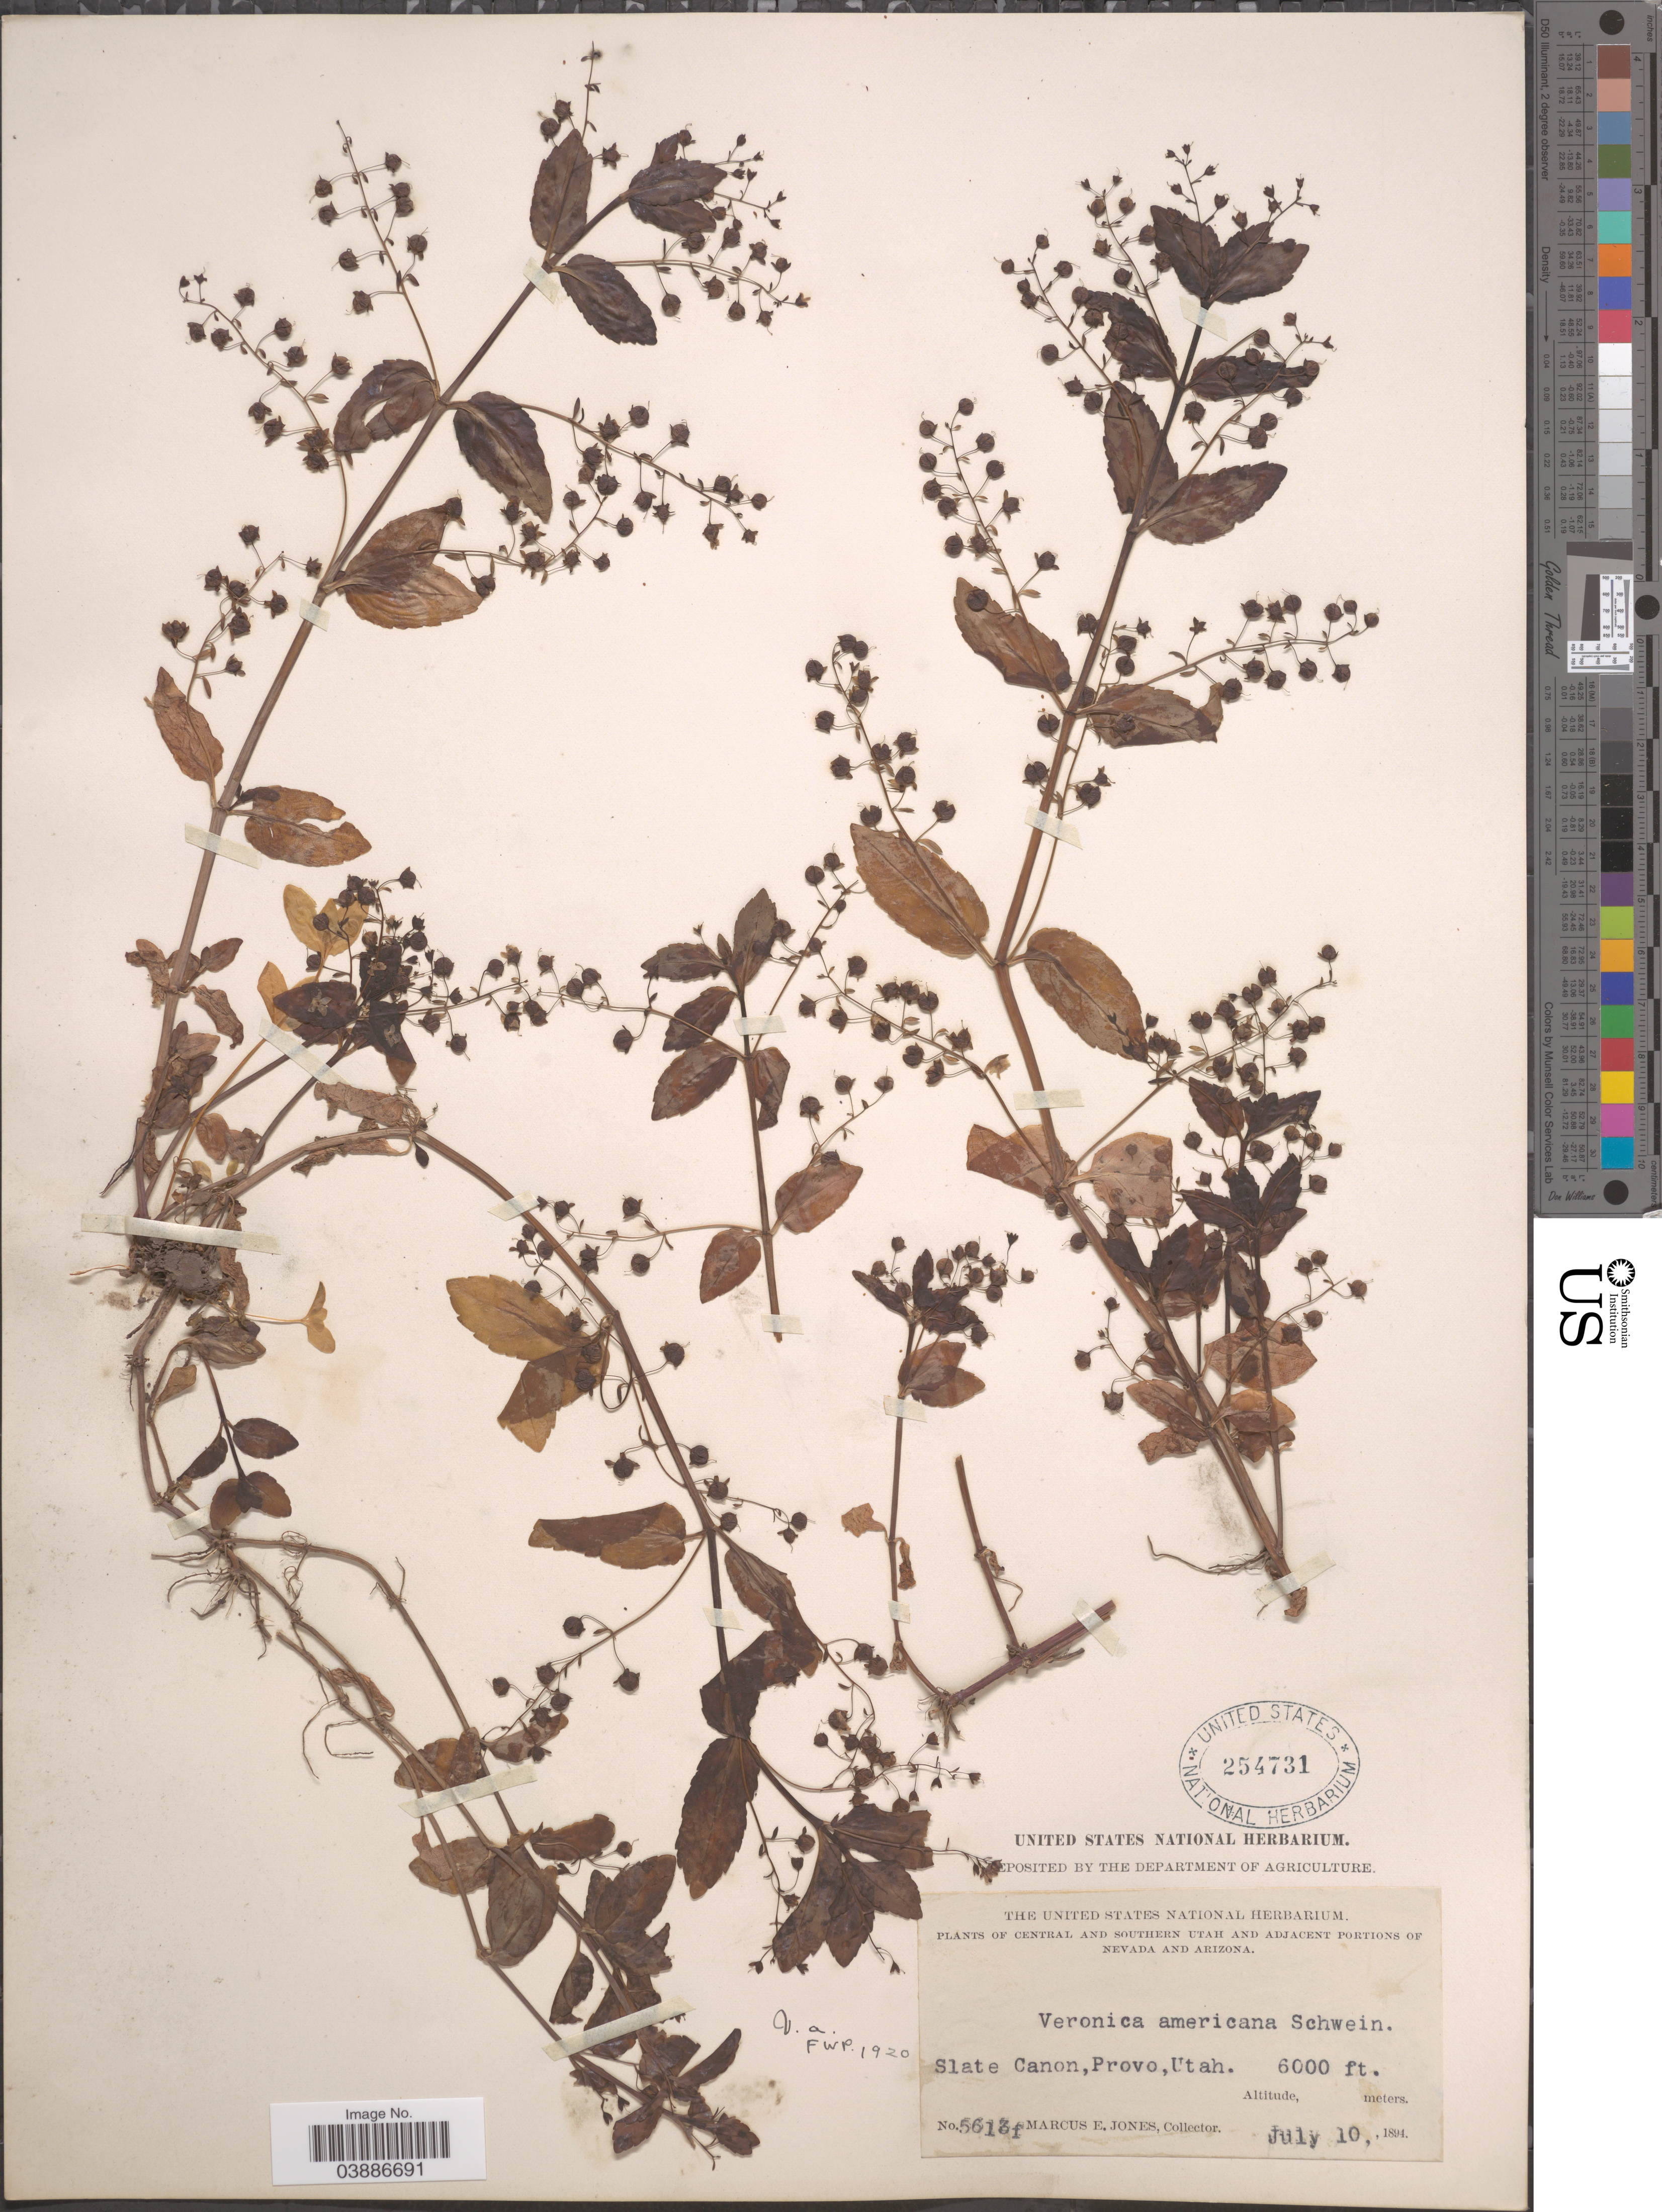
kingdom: Plantae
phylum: Tracheophyta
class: Magnoliopsida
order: Lamiales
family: Plantaginaceae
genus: Veronica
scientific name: Veronica americana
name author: Schwein. ex Benth.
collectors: M. E. Jones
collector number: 5613f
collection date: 1894-07-10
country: United States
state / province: Utah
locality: Central and Southern Utah. Slate Canon,Provo.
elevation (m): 1829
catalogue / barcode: US 254731